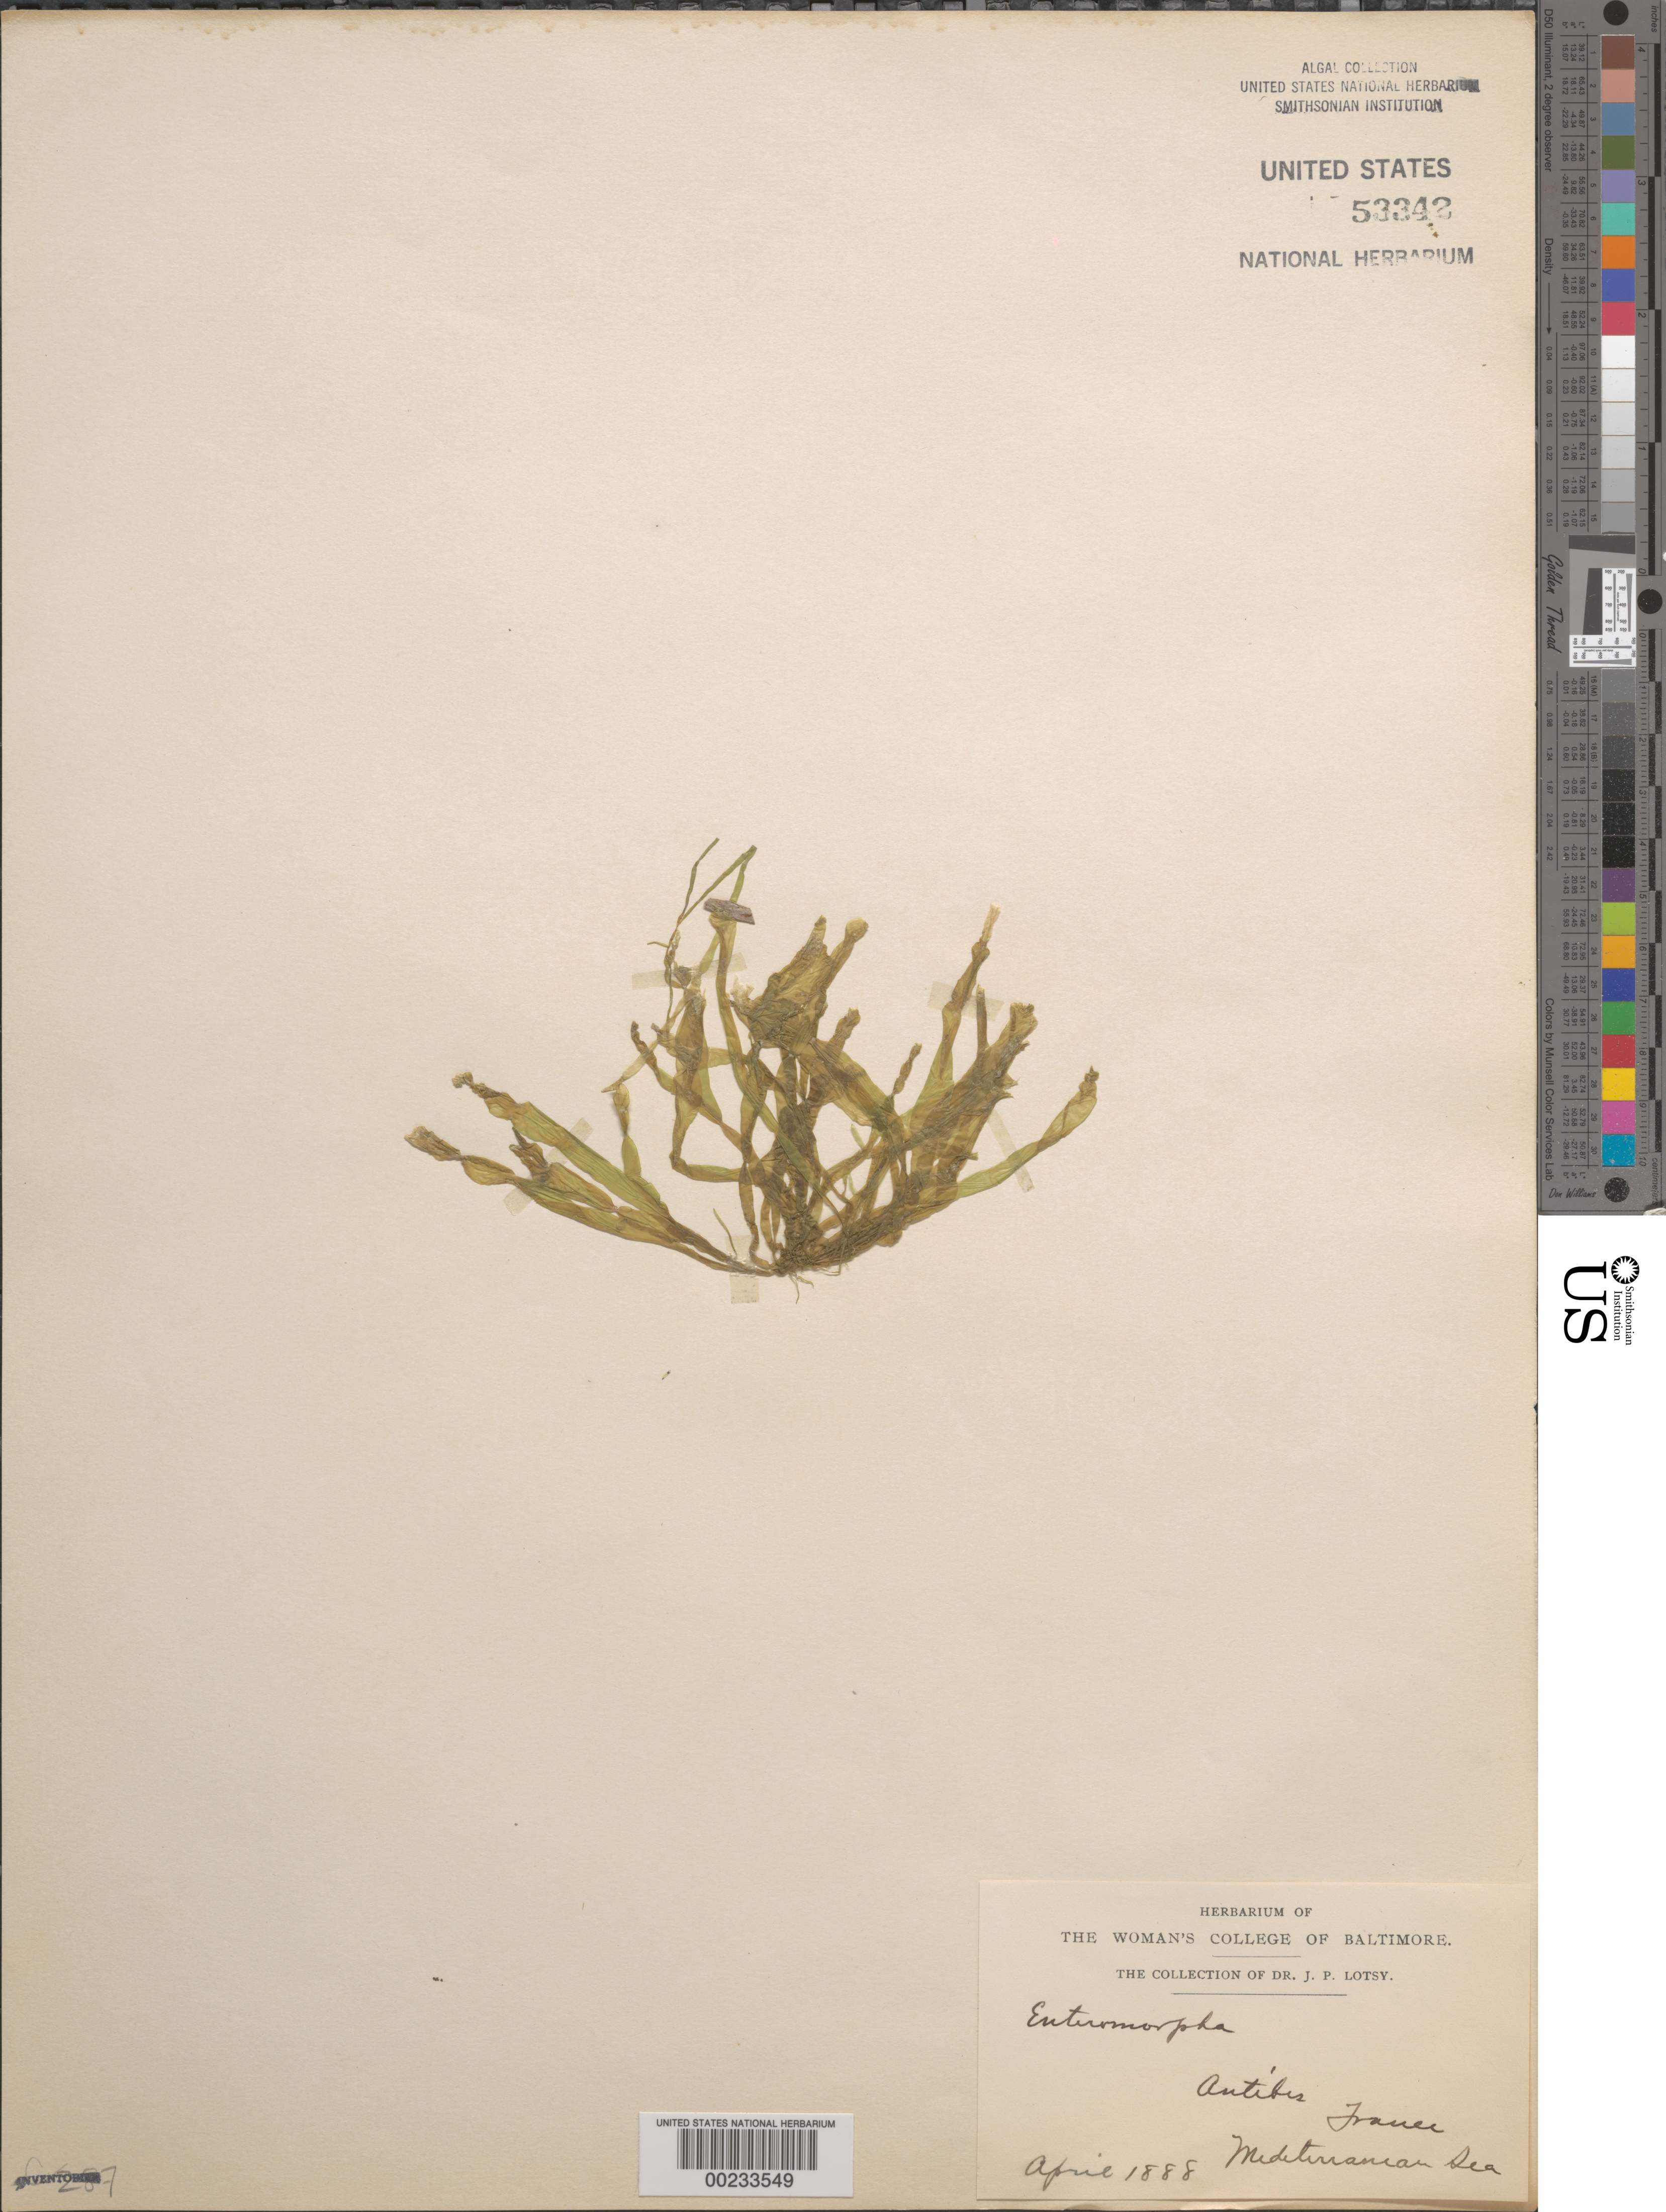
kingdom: Plantae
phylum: Chlorophyta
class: Ulvophyceae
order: Ulvales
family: Ulvaceae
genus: Ulva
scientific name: Ulva sp.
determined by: Algae name updating Project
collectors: J. Lotsy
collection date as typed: Apr 1888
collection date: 1888-04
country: France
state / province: Provence-Alpes-Côte d'Azur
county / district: Alpes-Maritimes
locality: Antibes, Mediterranean Sea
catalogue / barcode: US 53342